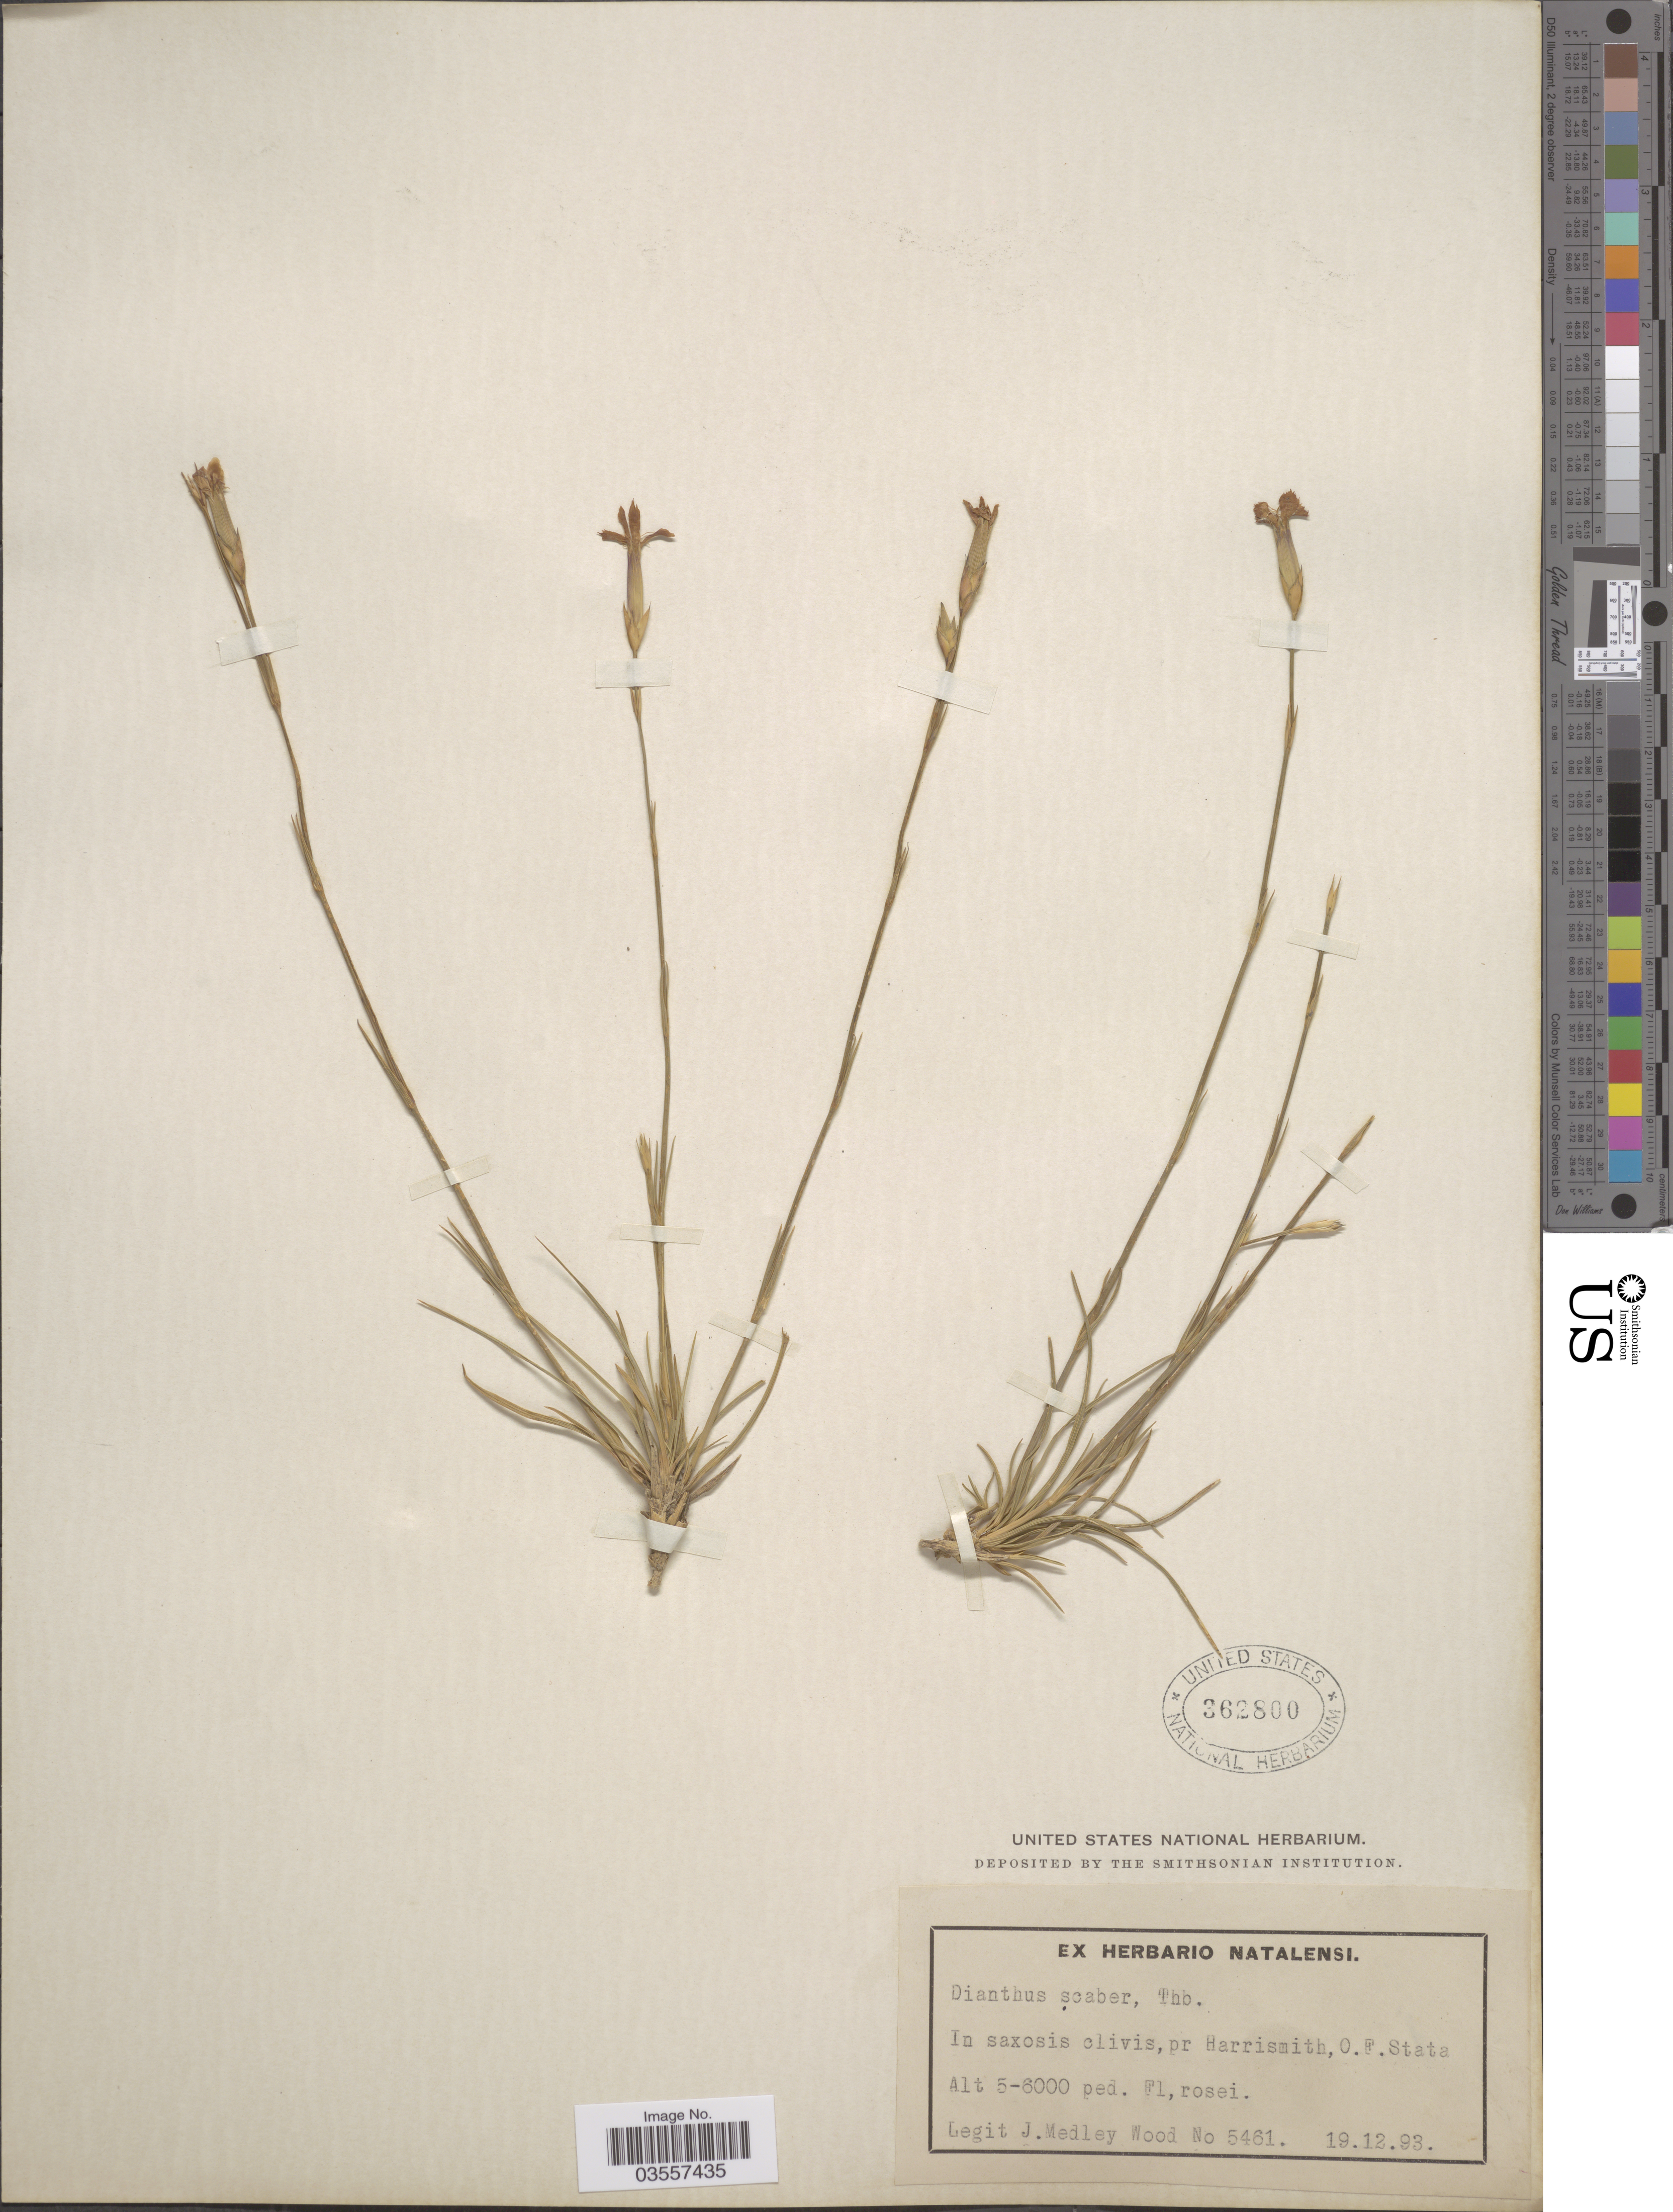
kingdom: Plantae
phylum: Tracheophyta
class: Magnoliopsida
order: Caryophyllales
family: Caryophyllaceae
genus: Dianthus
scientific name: Dianthus scaber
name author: Chaix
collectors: J. Medley Wood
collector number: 5461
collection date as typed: Transcribed d/m/y: 19/12/93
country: South Africa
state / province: KwaZulu-Natal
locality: In saxosis clivis, pr Harrismith, O.F. Stata.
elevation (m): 1524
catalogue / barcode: US 362800